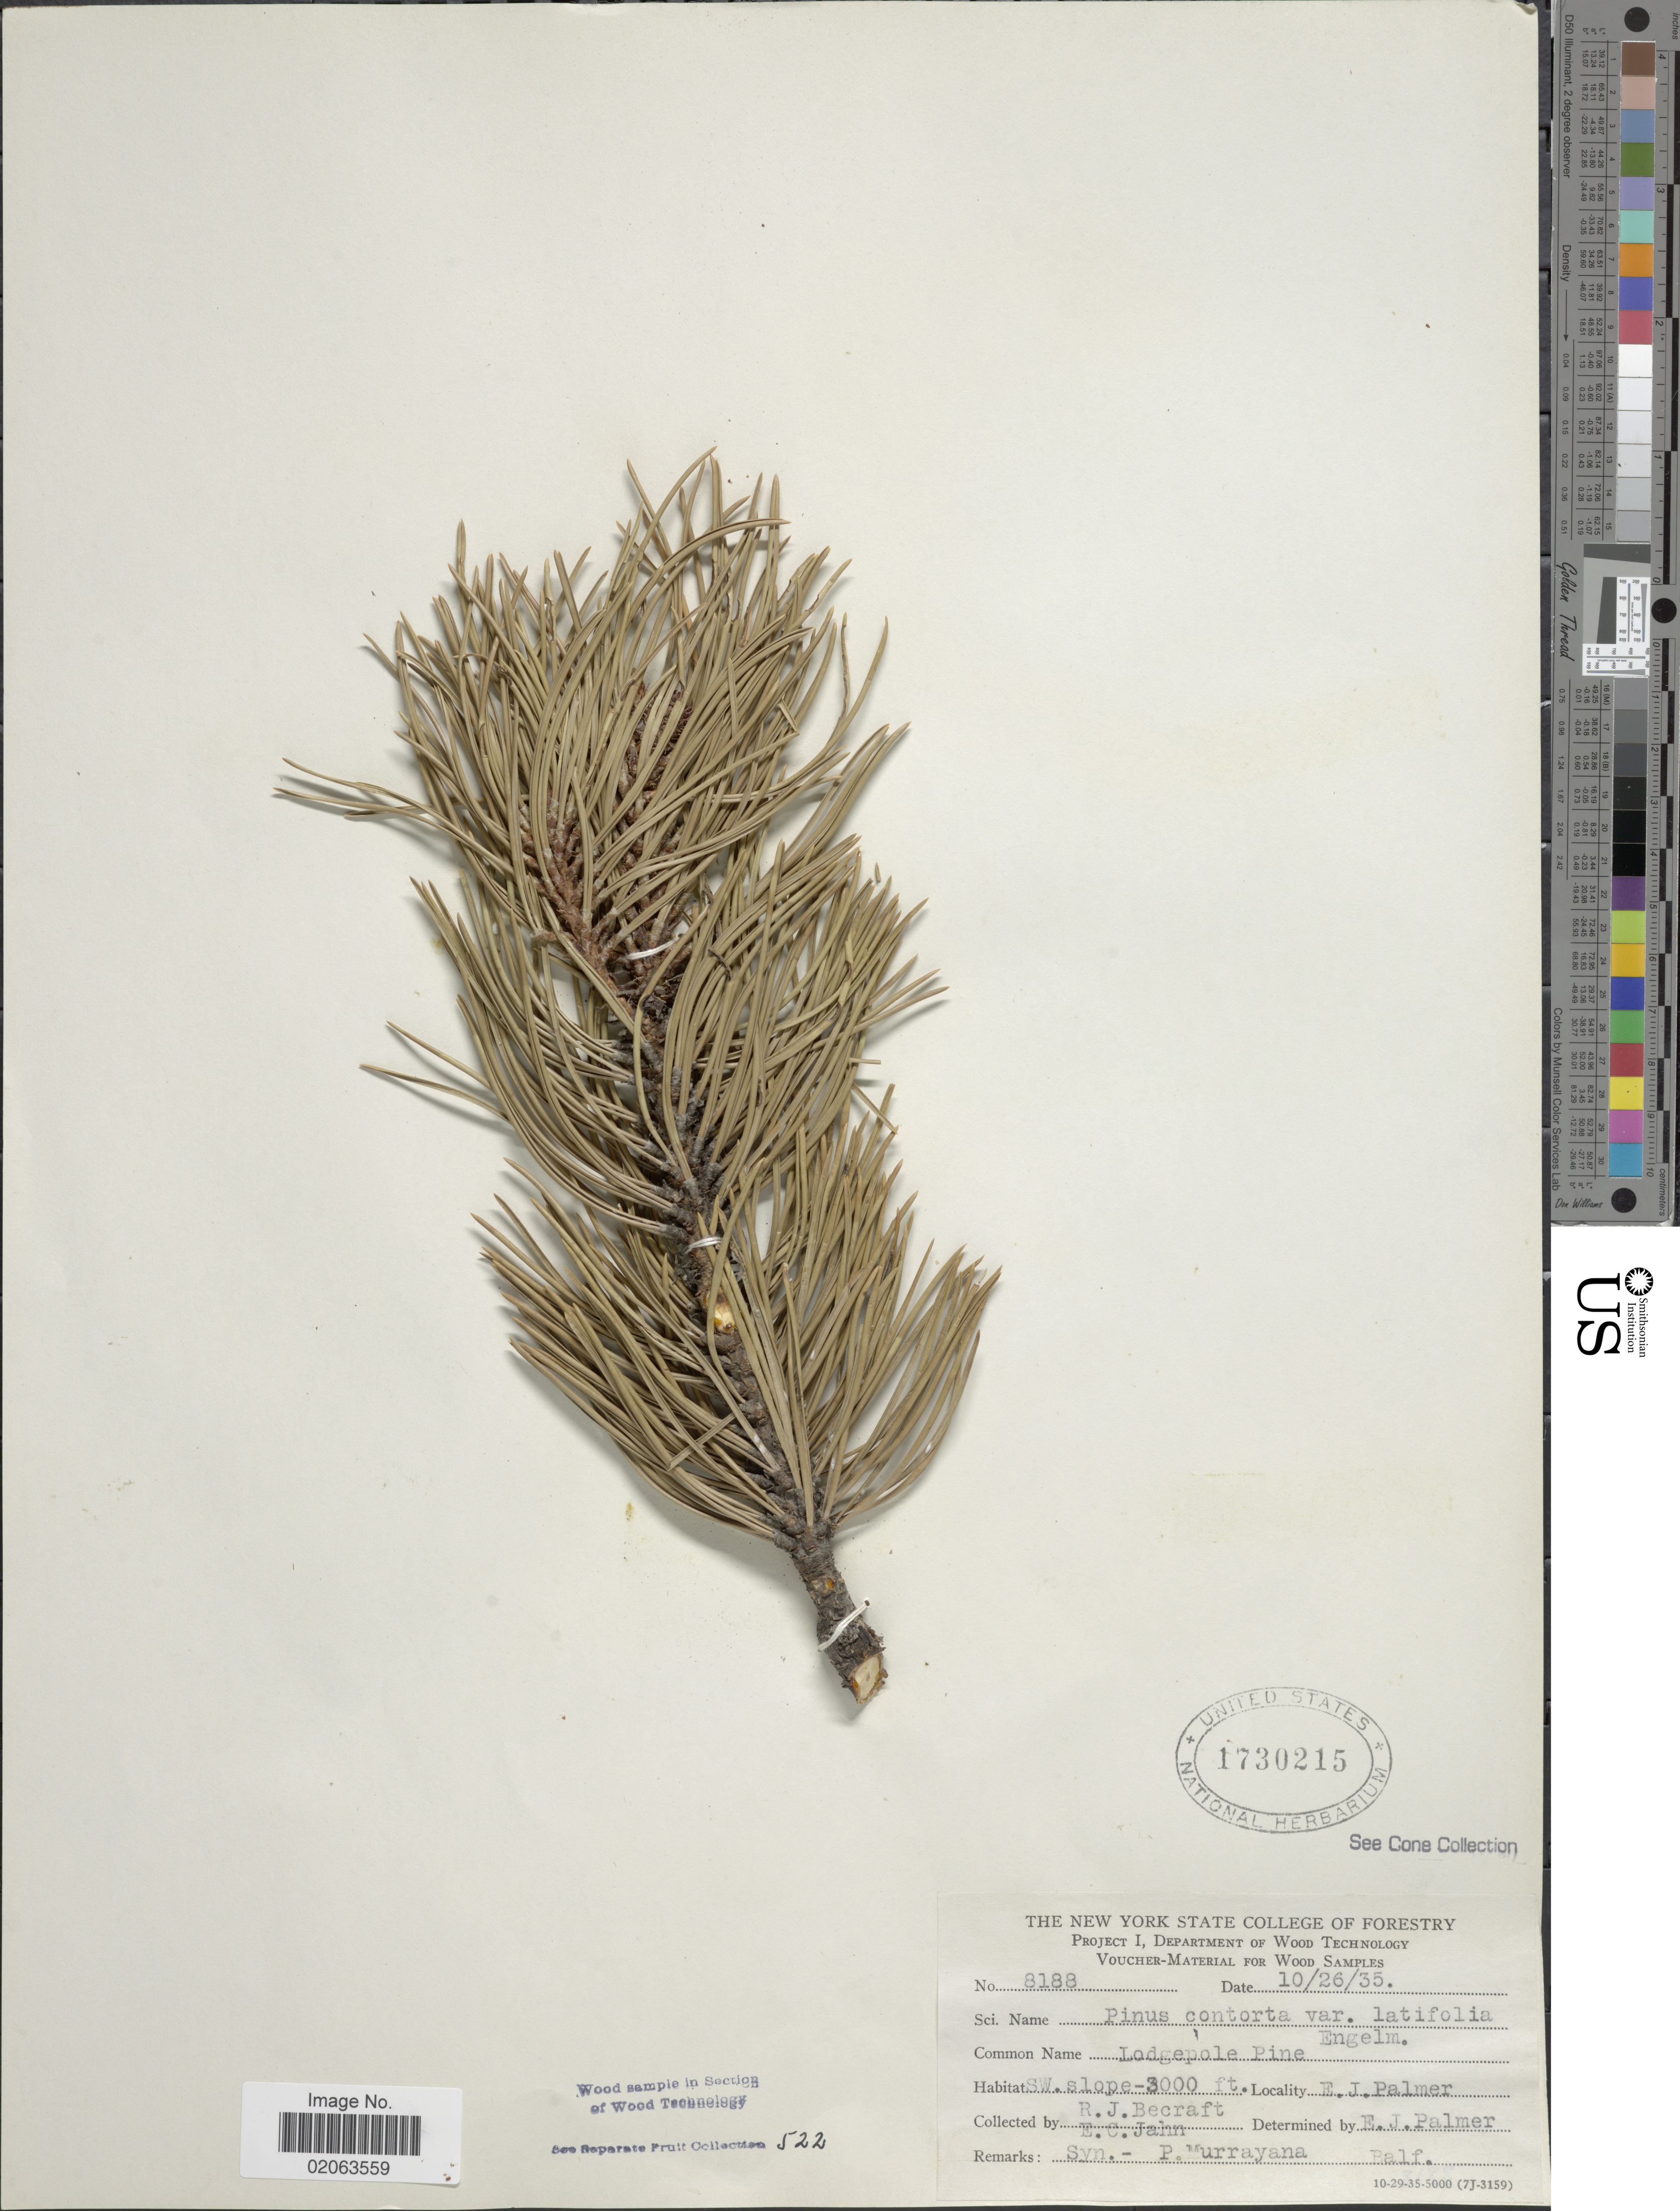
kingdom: Plantae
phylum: Tracheophyta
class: Pinopsida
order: Pinales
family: Pinaceae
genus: Pinus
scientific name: Pinus contorta var. latifolia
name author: Engelm. ex S. Watson in C. King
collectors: R. Becraft & E. Jahn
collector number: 8188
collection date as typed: Transcribed d/m/y: 26/10/35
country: United States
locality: SW. slope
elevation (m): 914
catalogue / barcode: US 1730215